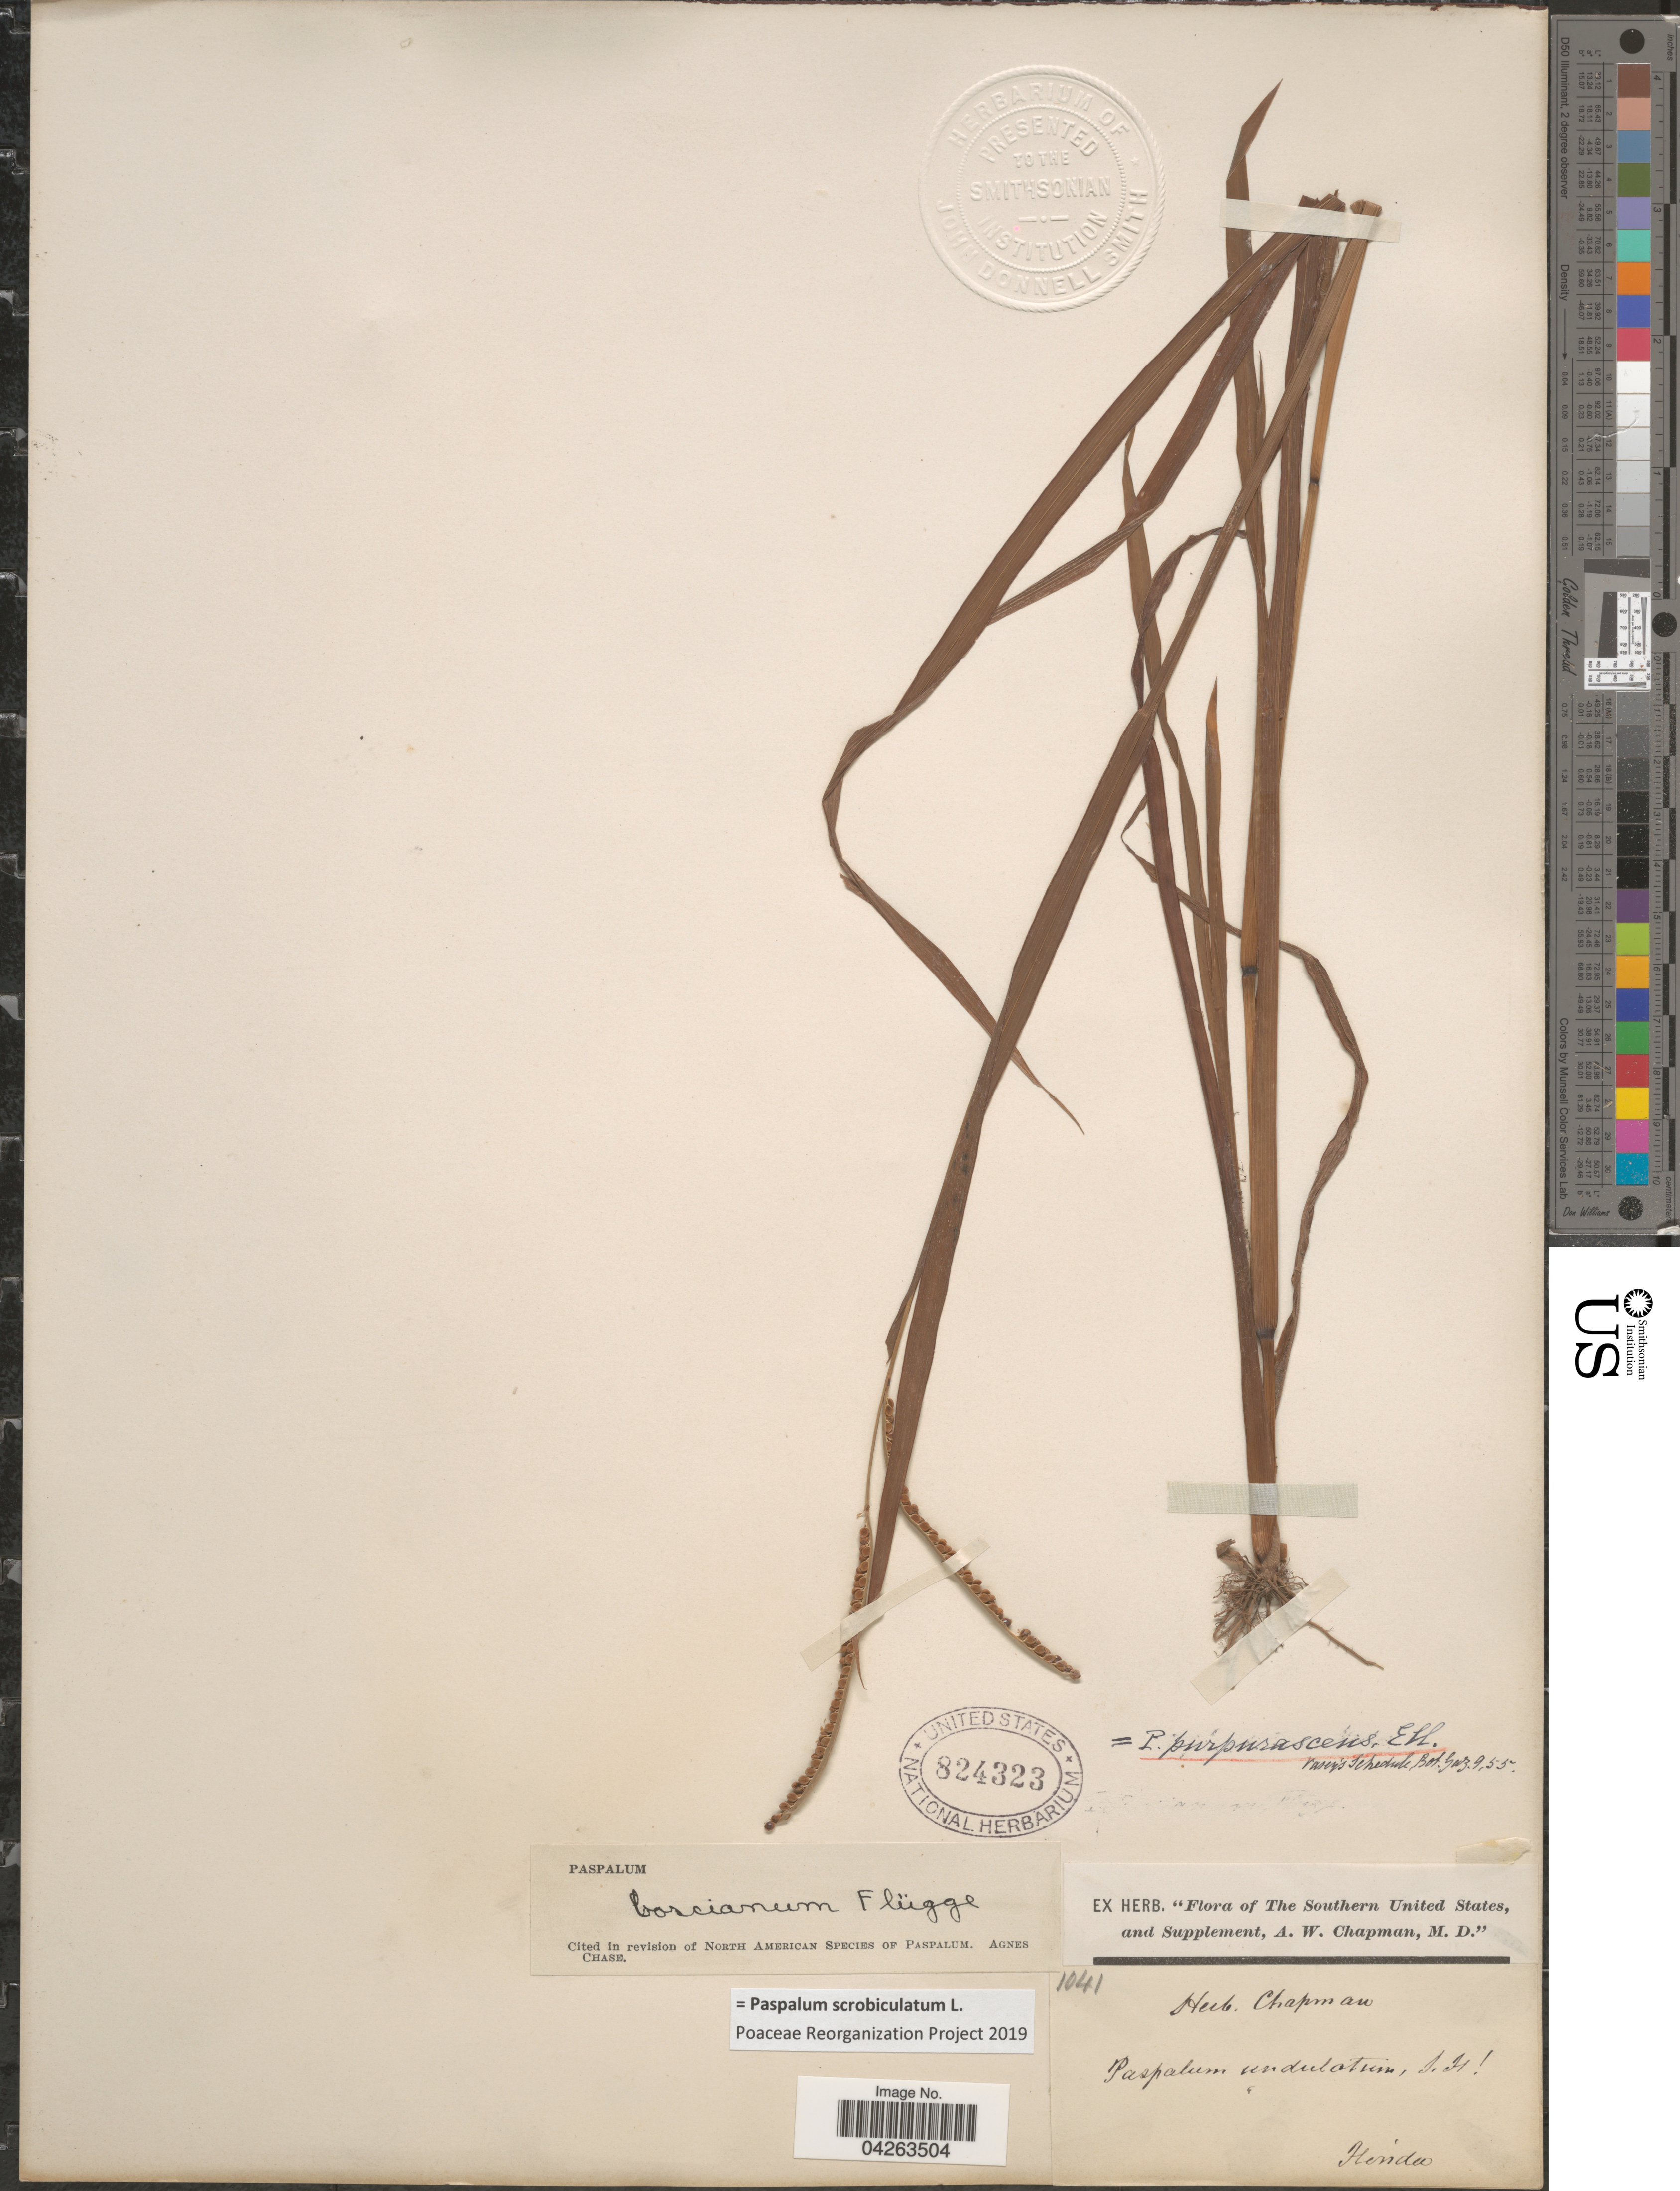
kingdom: Plantae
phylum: Tracheophyta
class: Liliopsida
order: Poales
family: Poaceae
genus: Paspalum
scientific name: Paspalum scrobiculatum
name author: L.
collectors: ex herb. A.W. Chapman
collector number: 1041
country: United States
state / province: Maryland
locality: The Southern United States.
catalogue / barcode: US 824323